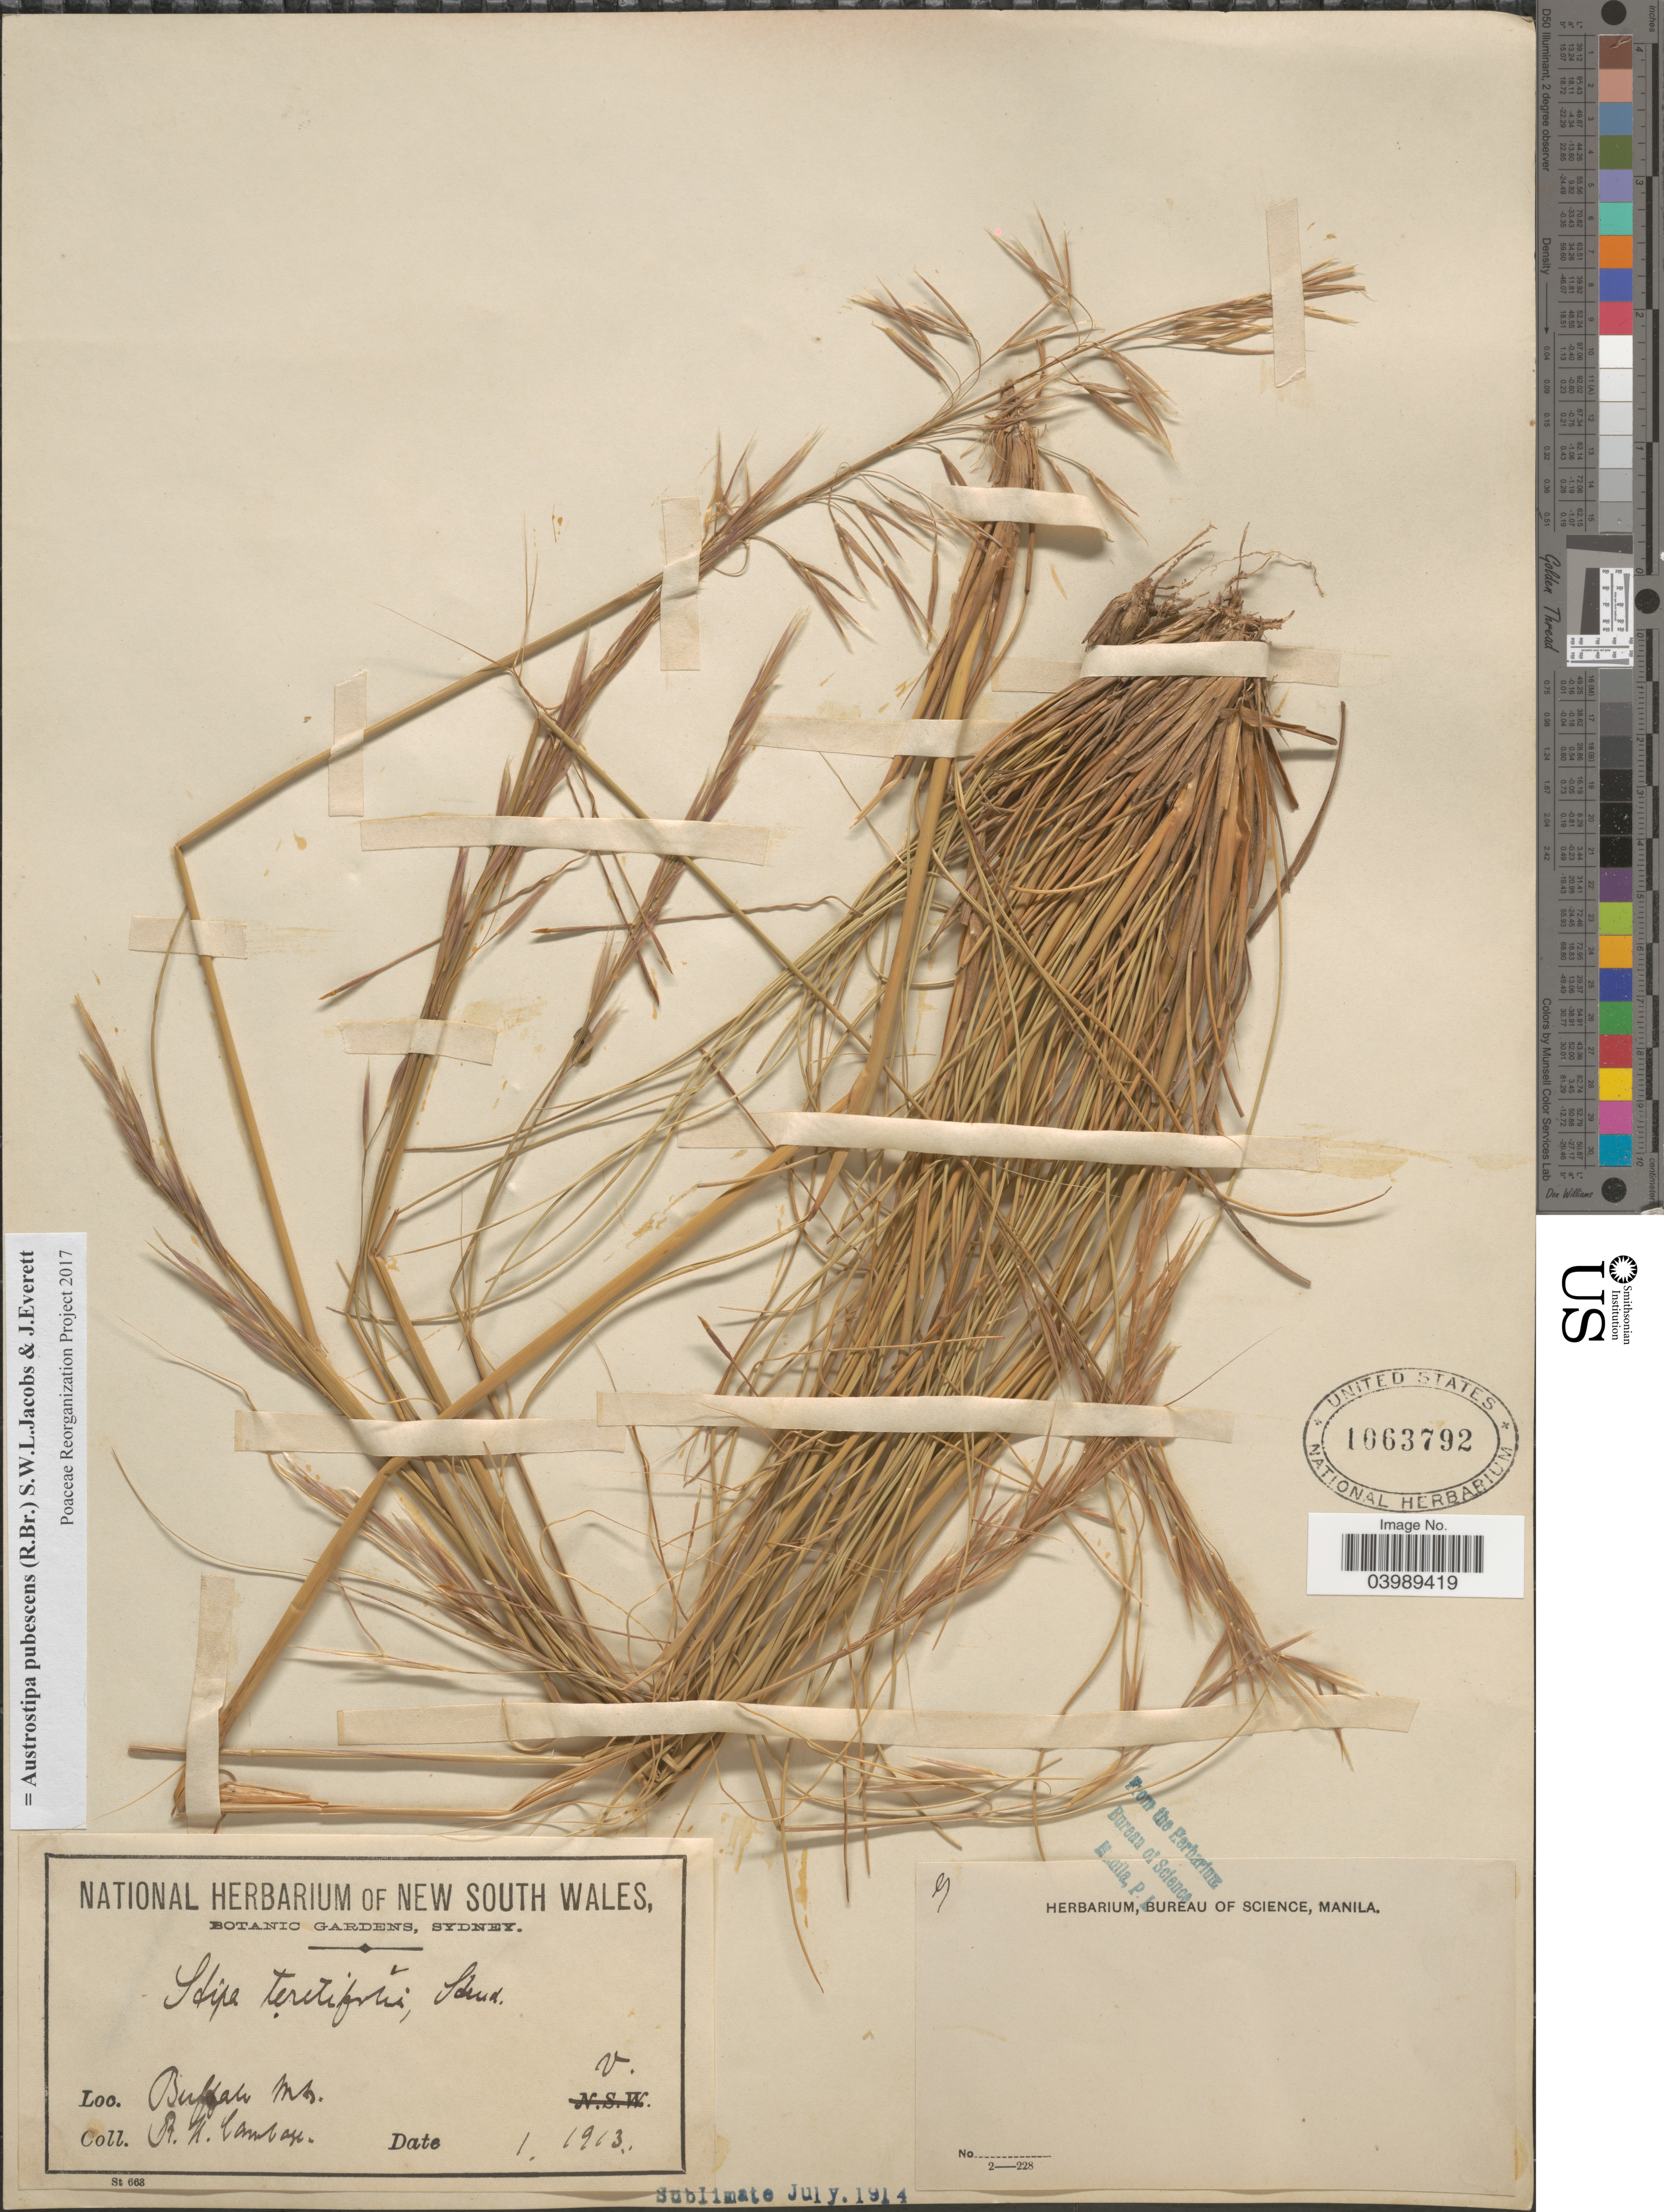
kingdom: Plantae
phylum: Tracheophyta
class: Liliopsida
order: Poales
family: Poaceae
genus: Austrostipa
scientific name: Austrostipa pubescens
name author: (R. Br.) S.W.L. Jacobs & J. Everett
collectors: R. Cambage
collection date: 1913-01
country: Australia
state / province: New South Wales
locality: Buffalo Mtn. V.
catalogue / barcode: US 1063792